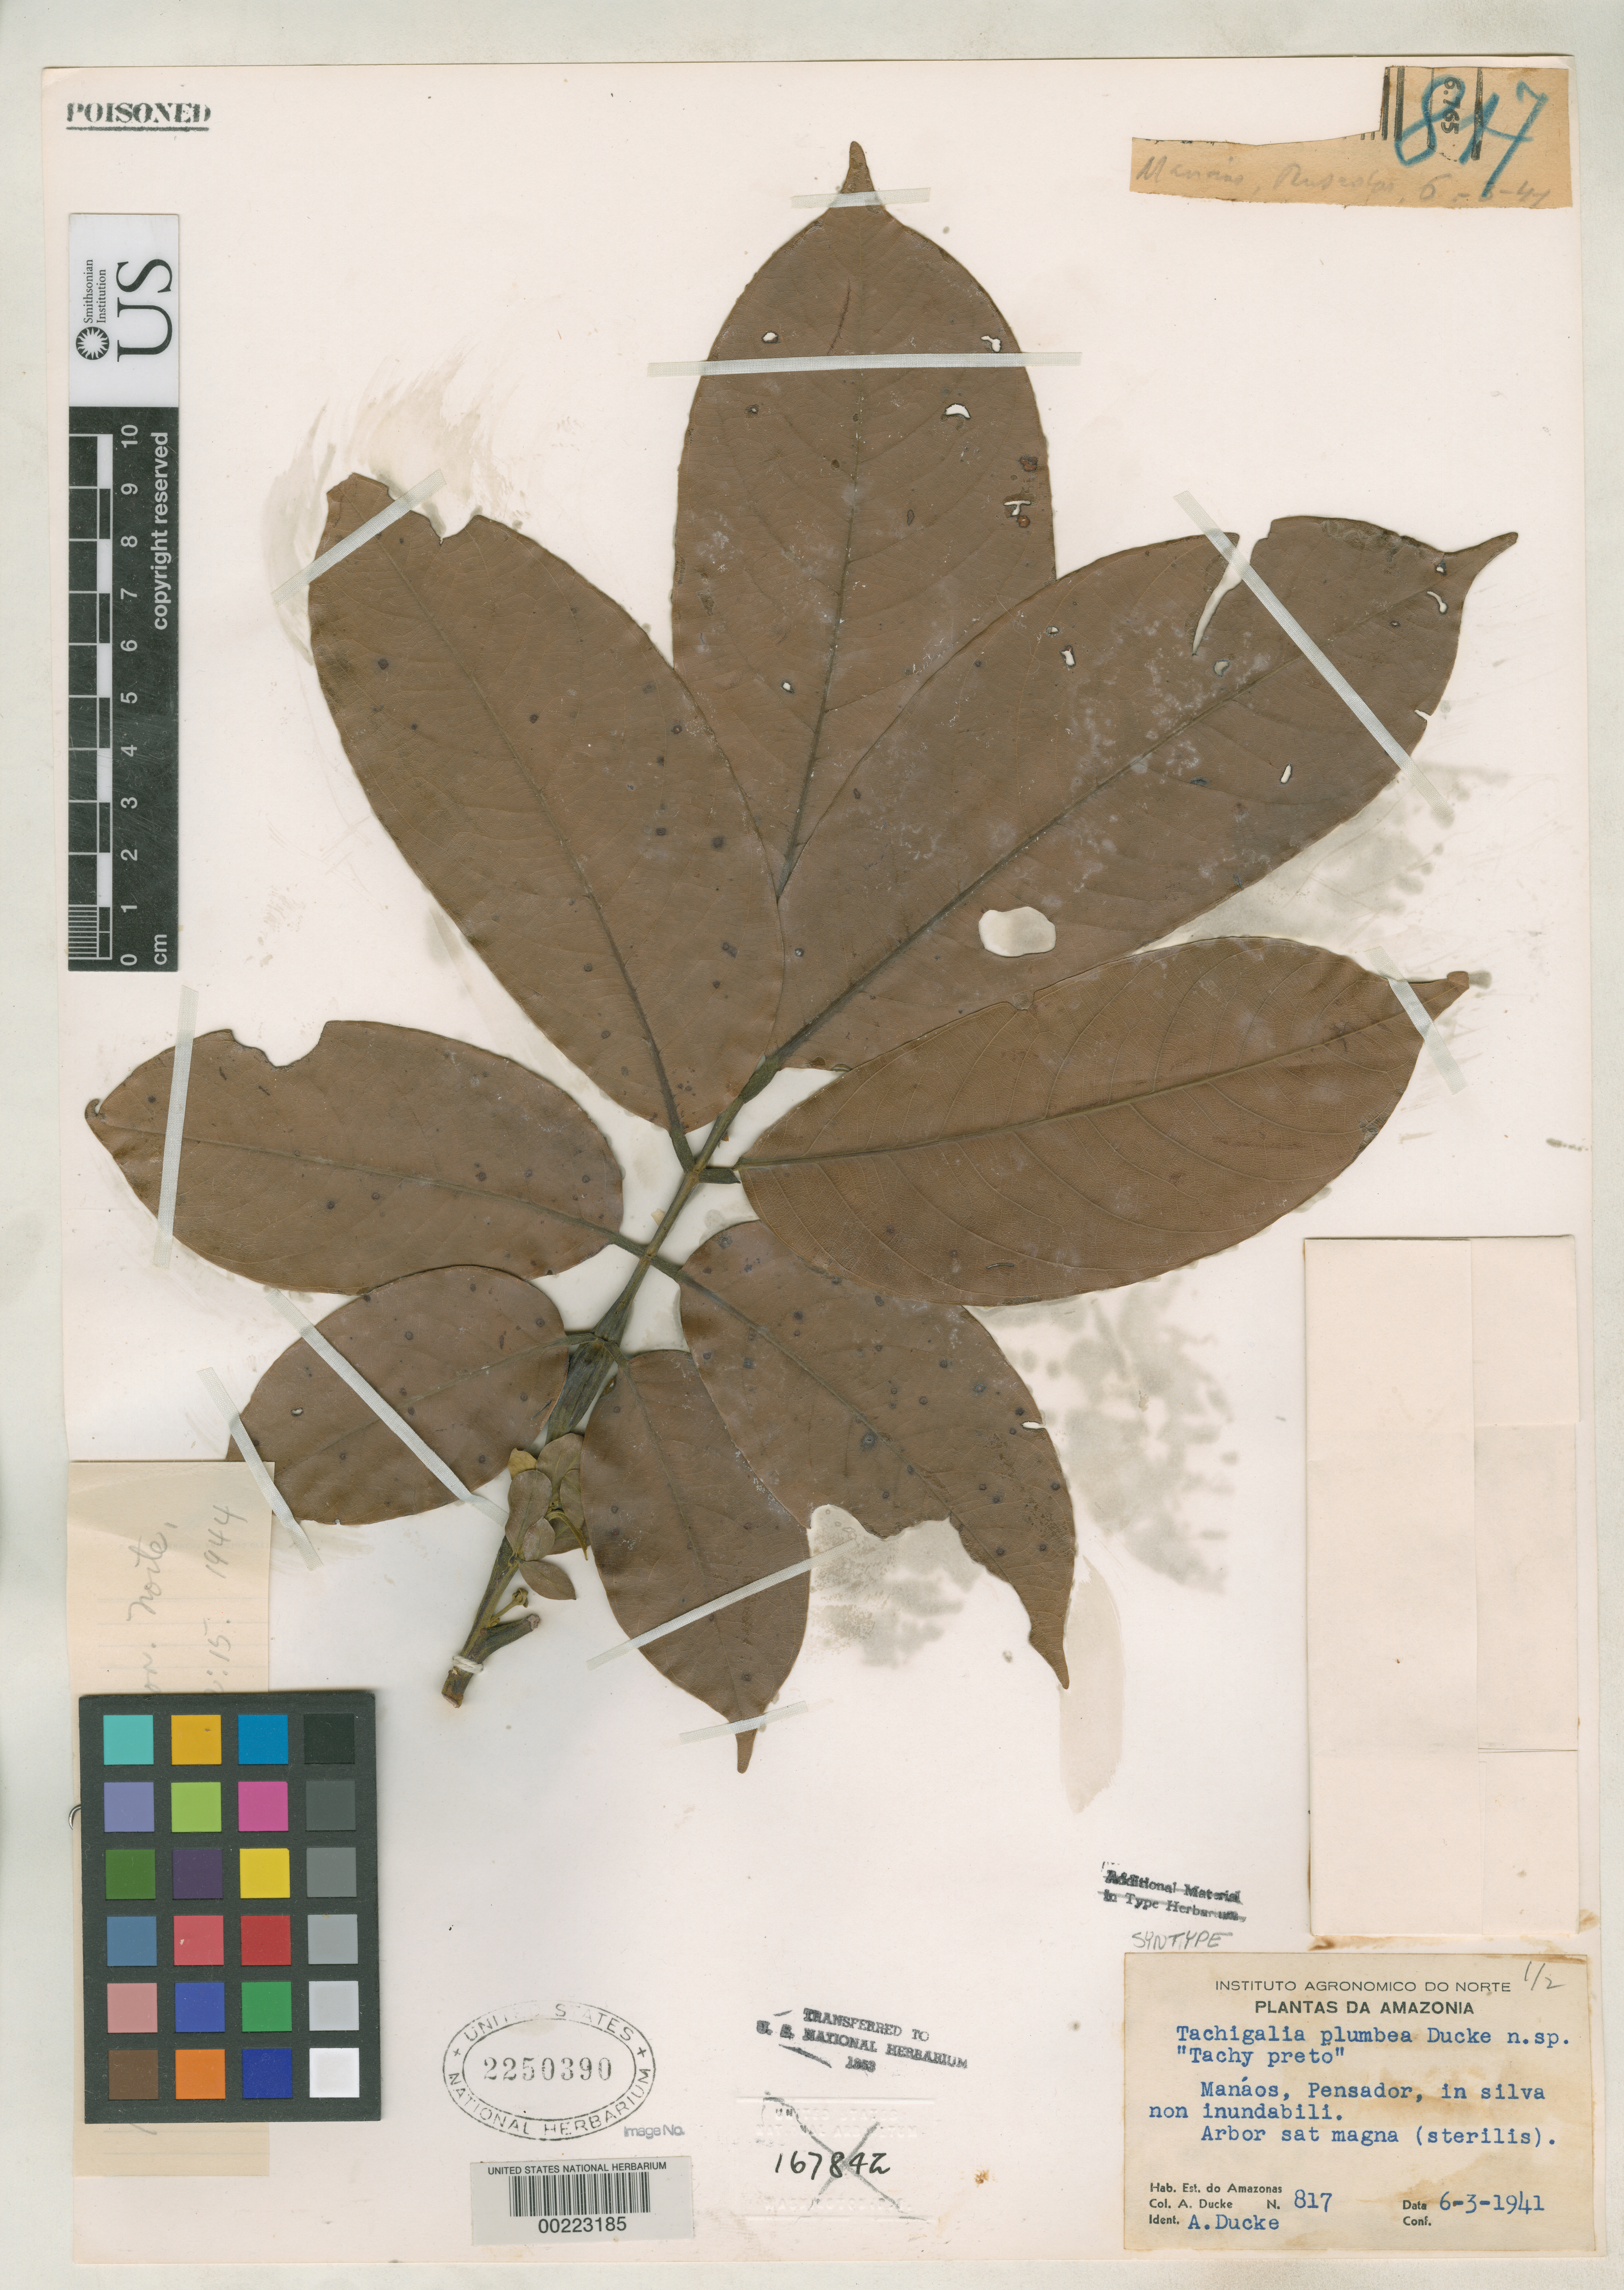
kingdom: Plantae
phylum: Tracheophyta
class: Magnoliopsida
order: Fabales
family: Fabaceae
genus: Tachigali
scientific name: Tachigali plumbea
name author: Ducke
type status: Isosyntype; Isolectotype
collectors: A. Ducke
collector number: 817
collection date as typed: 6-3-1941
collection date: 1941-03-06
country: Brazil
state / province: Amazonas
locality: Manaos, Pensador.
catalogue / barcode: US 2250390